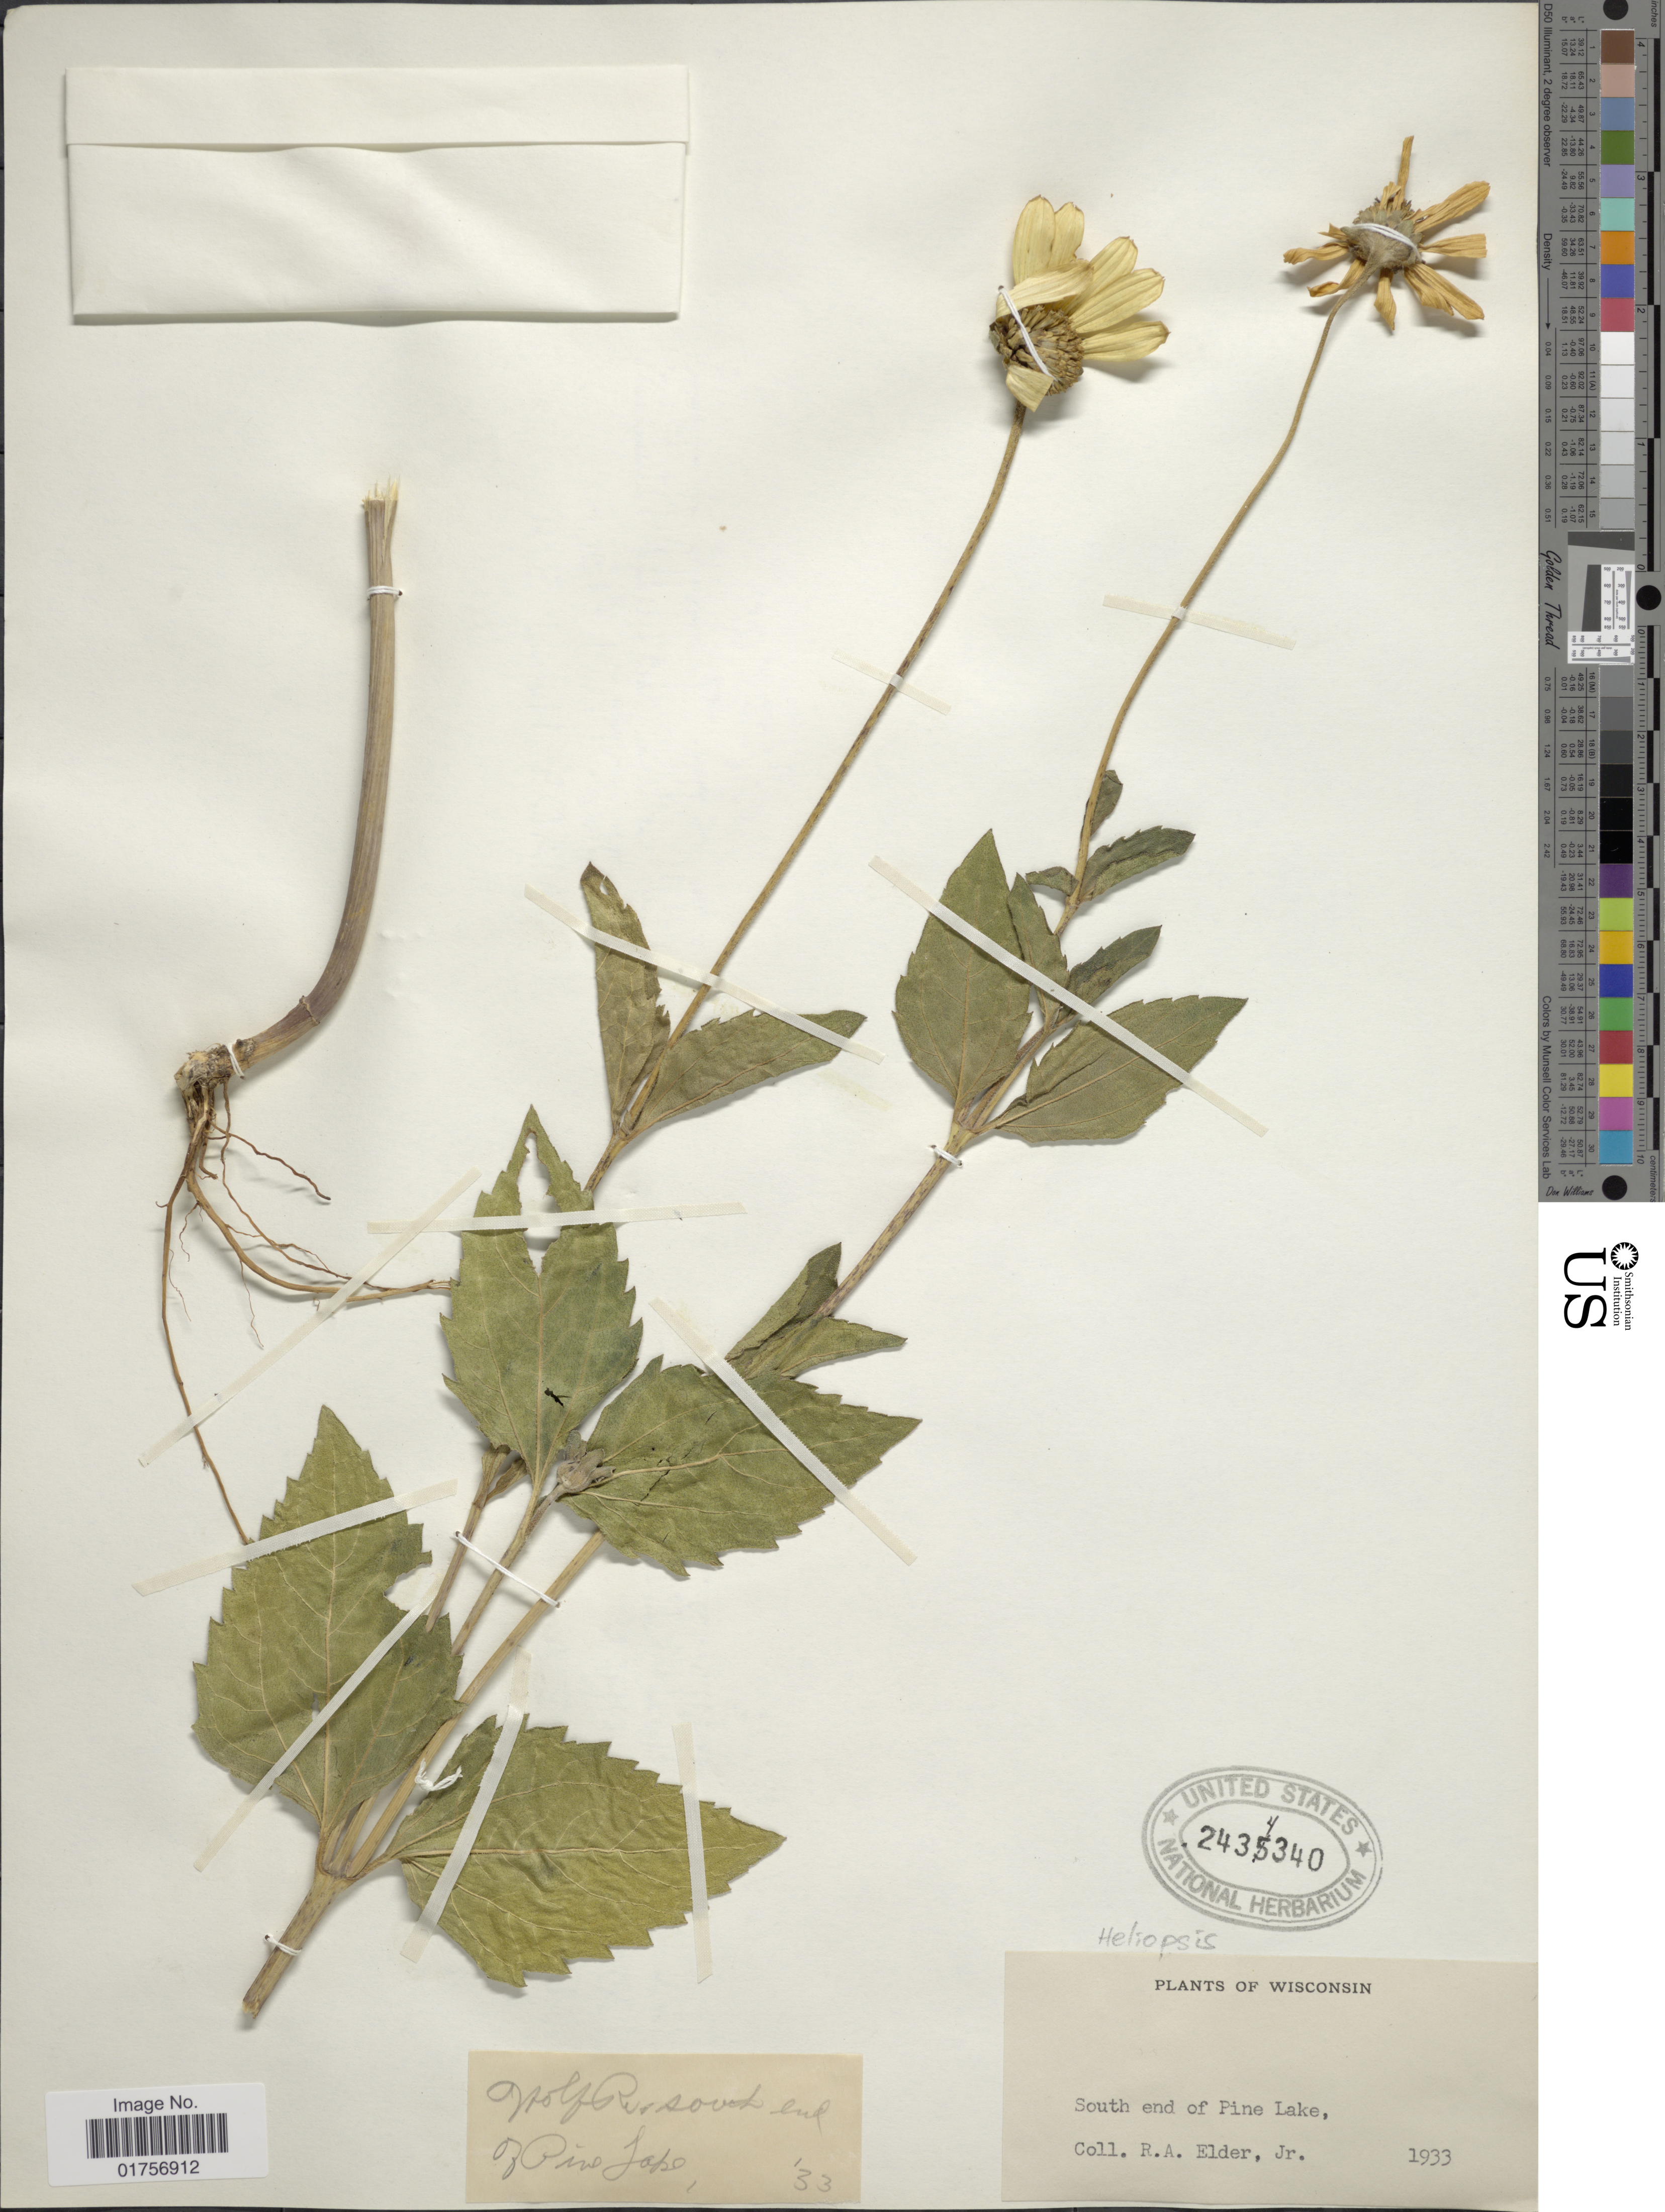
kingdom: Plantae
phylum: Tracheophyta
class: Magnoliopsida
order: Asterales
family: Asteraceae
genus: Heliopsis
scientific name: Heliopsis sp.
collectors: R. Elder Jr.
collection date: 1933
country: United States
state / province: Wisconsin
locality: South end of Pine Lake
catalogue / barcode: US 2434340